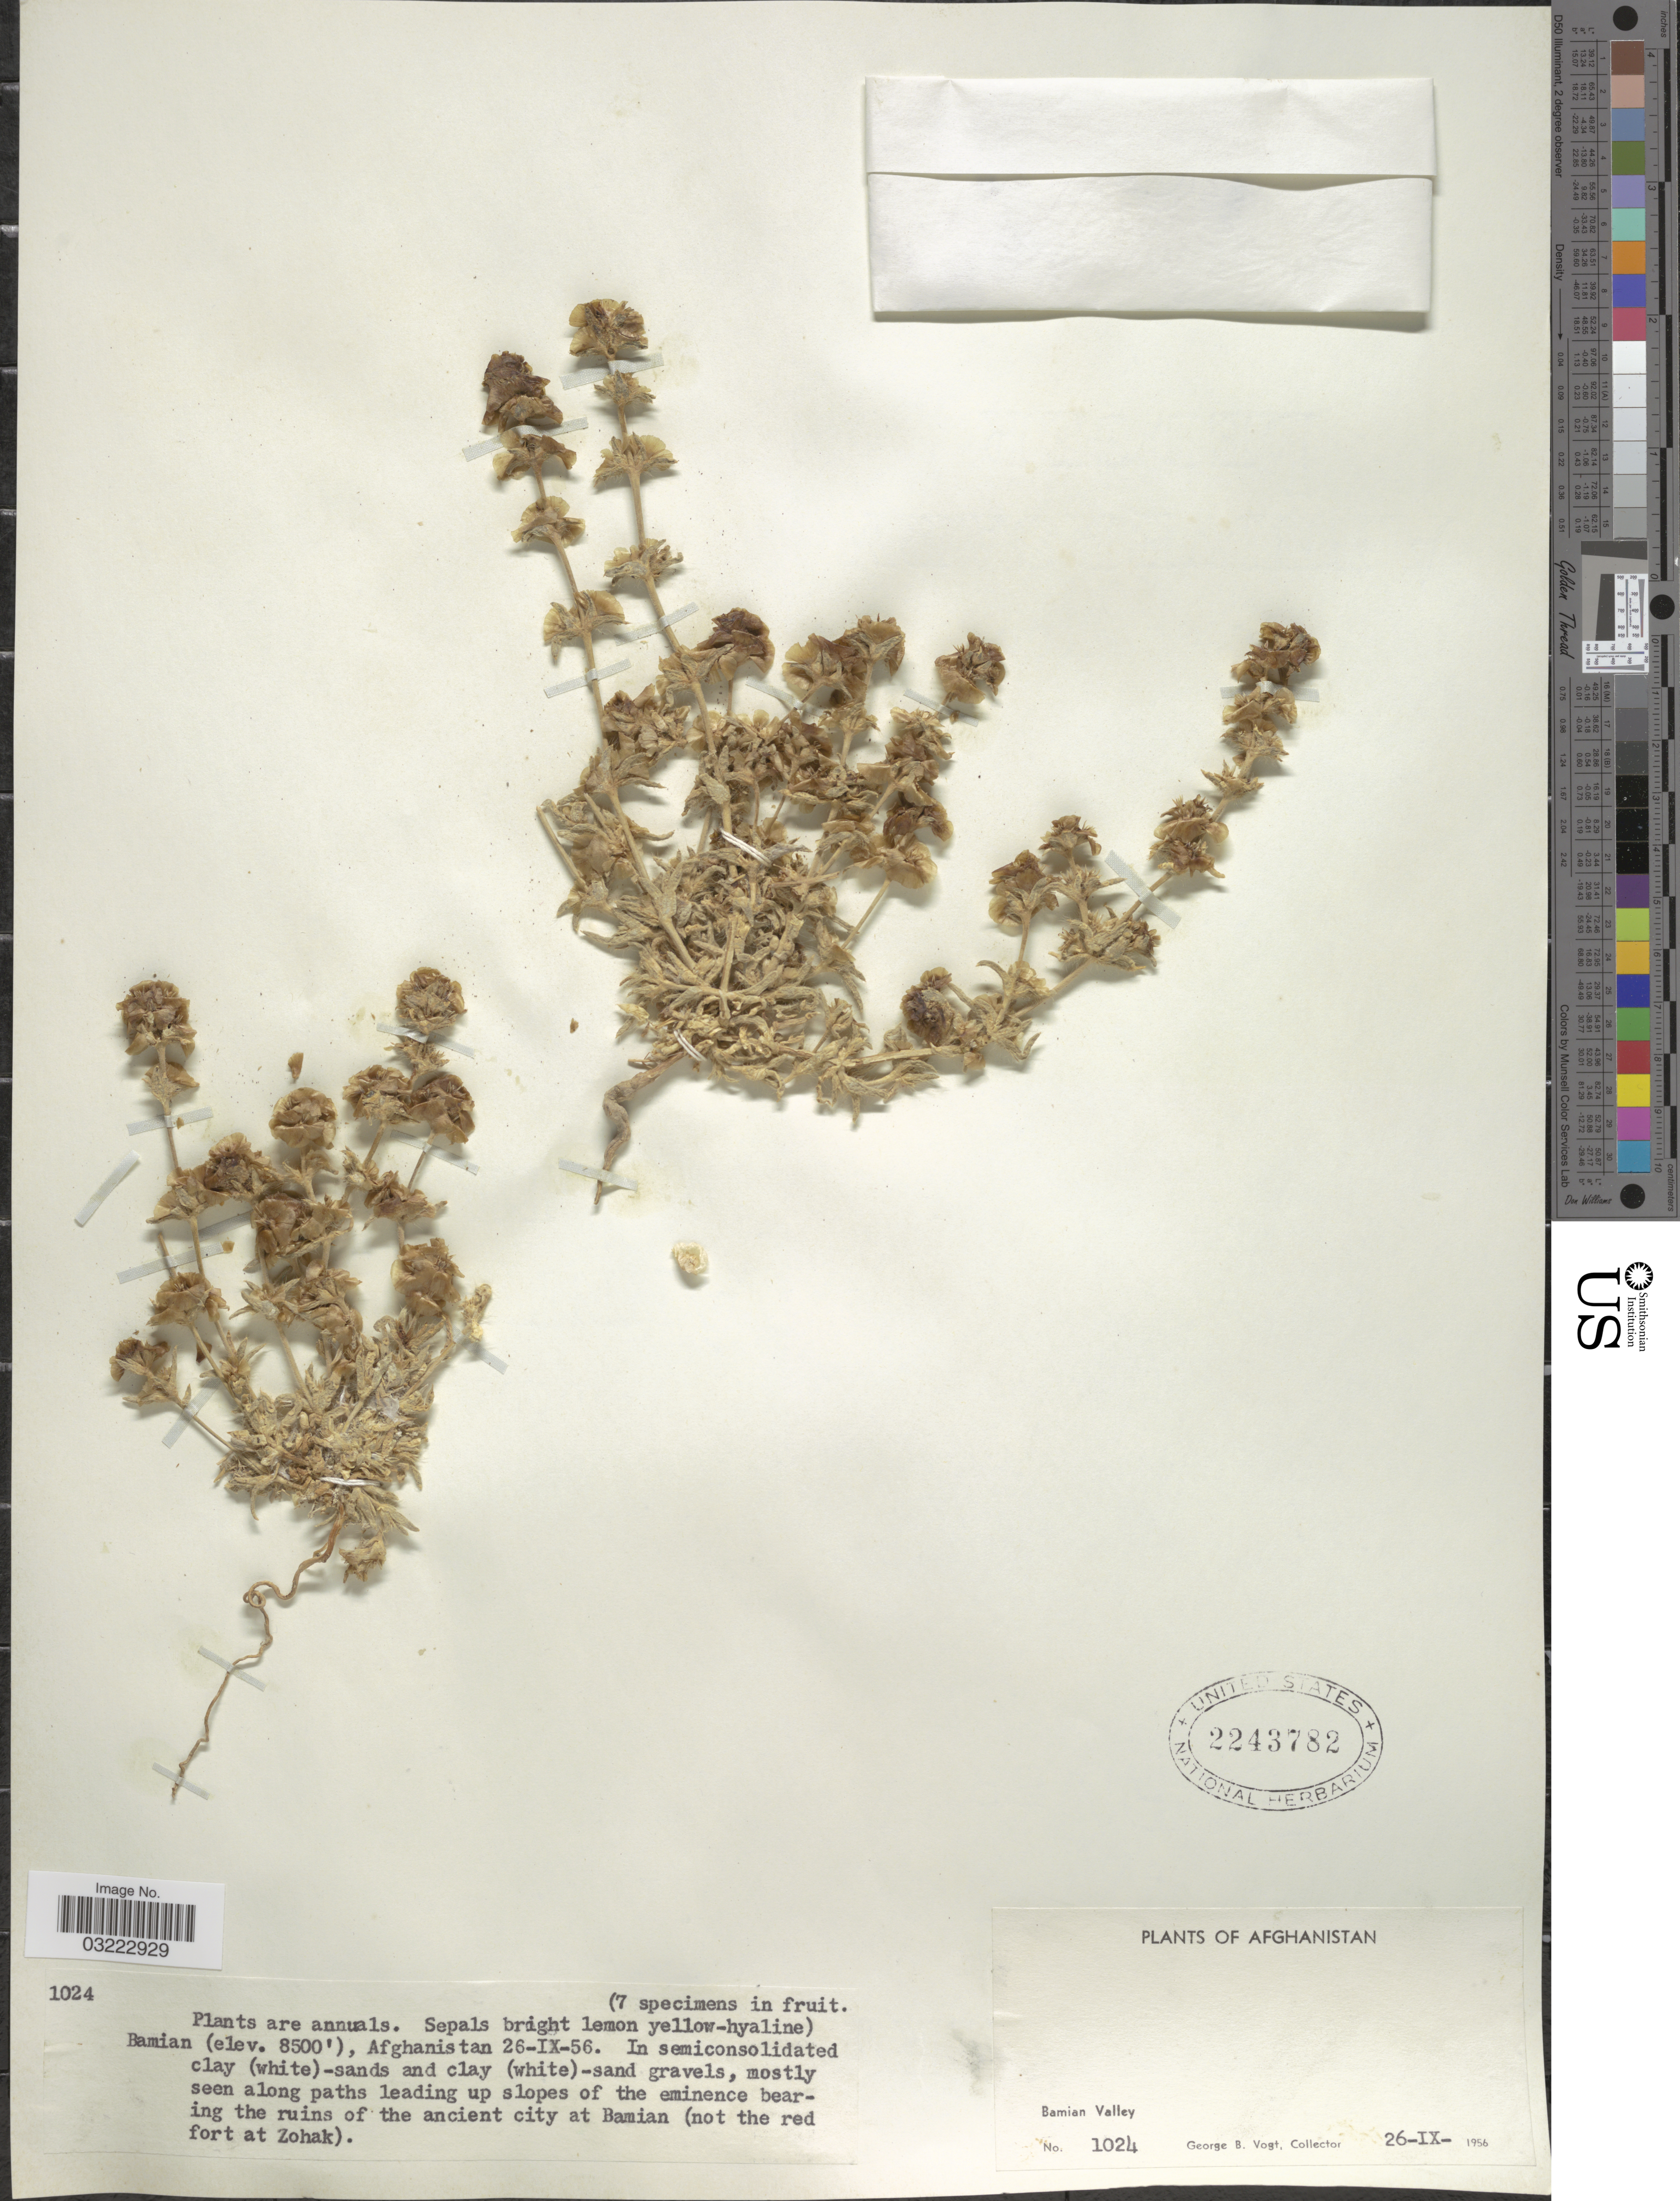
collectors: G. B. Vogt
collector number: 1024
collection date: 1956-09-26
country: Afghanistan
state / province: Bamian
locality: Bamian Valley.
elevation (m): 2591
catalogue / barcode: US 2243782